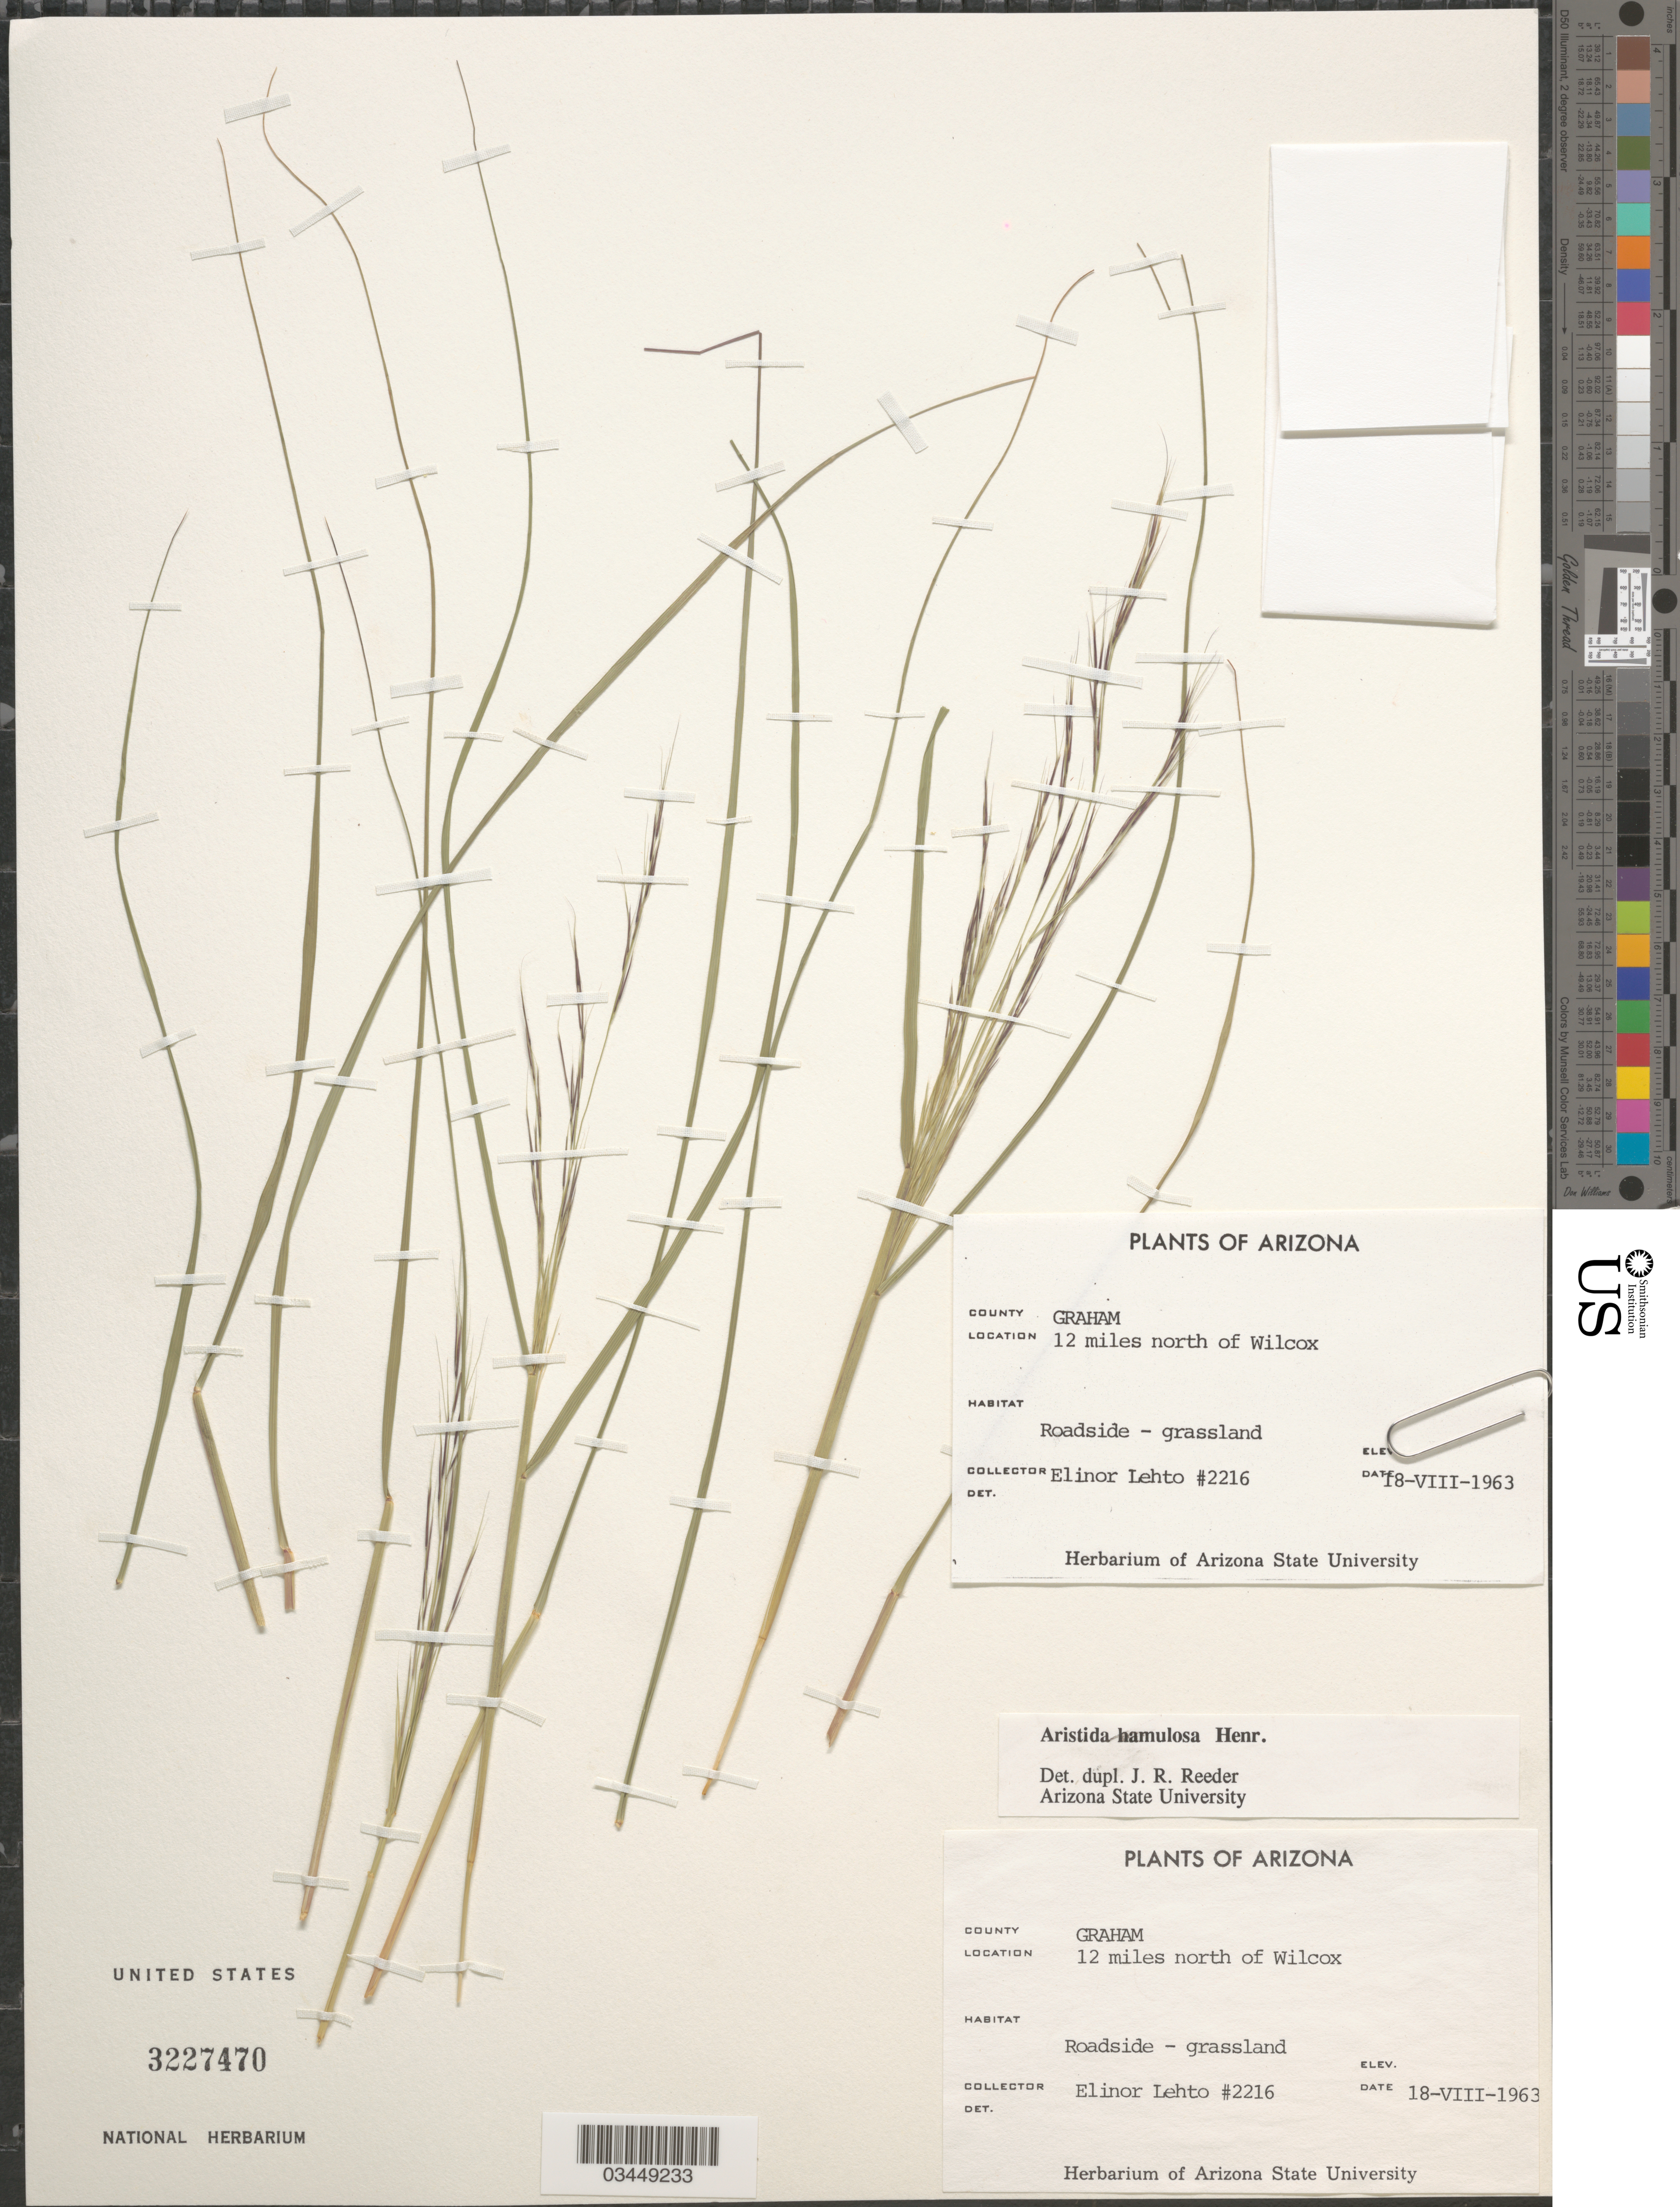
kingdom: Plantae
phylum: Tracheophyta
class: Liliopsida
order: Poales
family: Poaceae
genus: Aristida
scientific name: Aristida hamulosa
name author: Henr.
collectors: E. Lehto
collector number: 2216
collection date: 1963-08-18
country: United States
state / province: Arizona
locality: County Graham. 12 miles north of Wilcox. Roadside-grassland.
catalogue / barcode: US 3227470